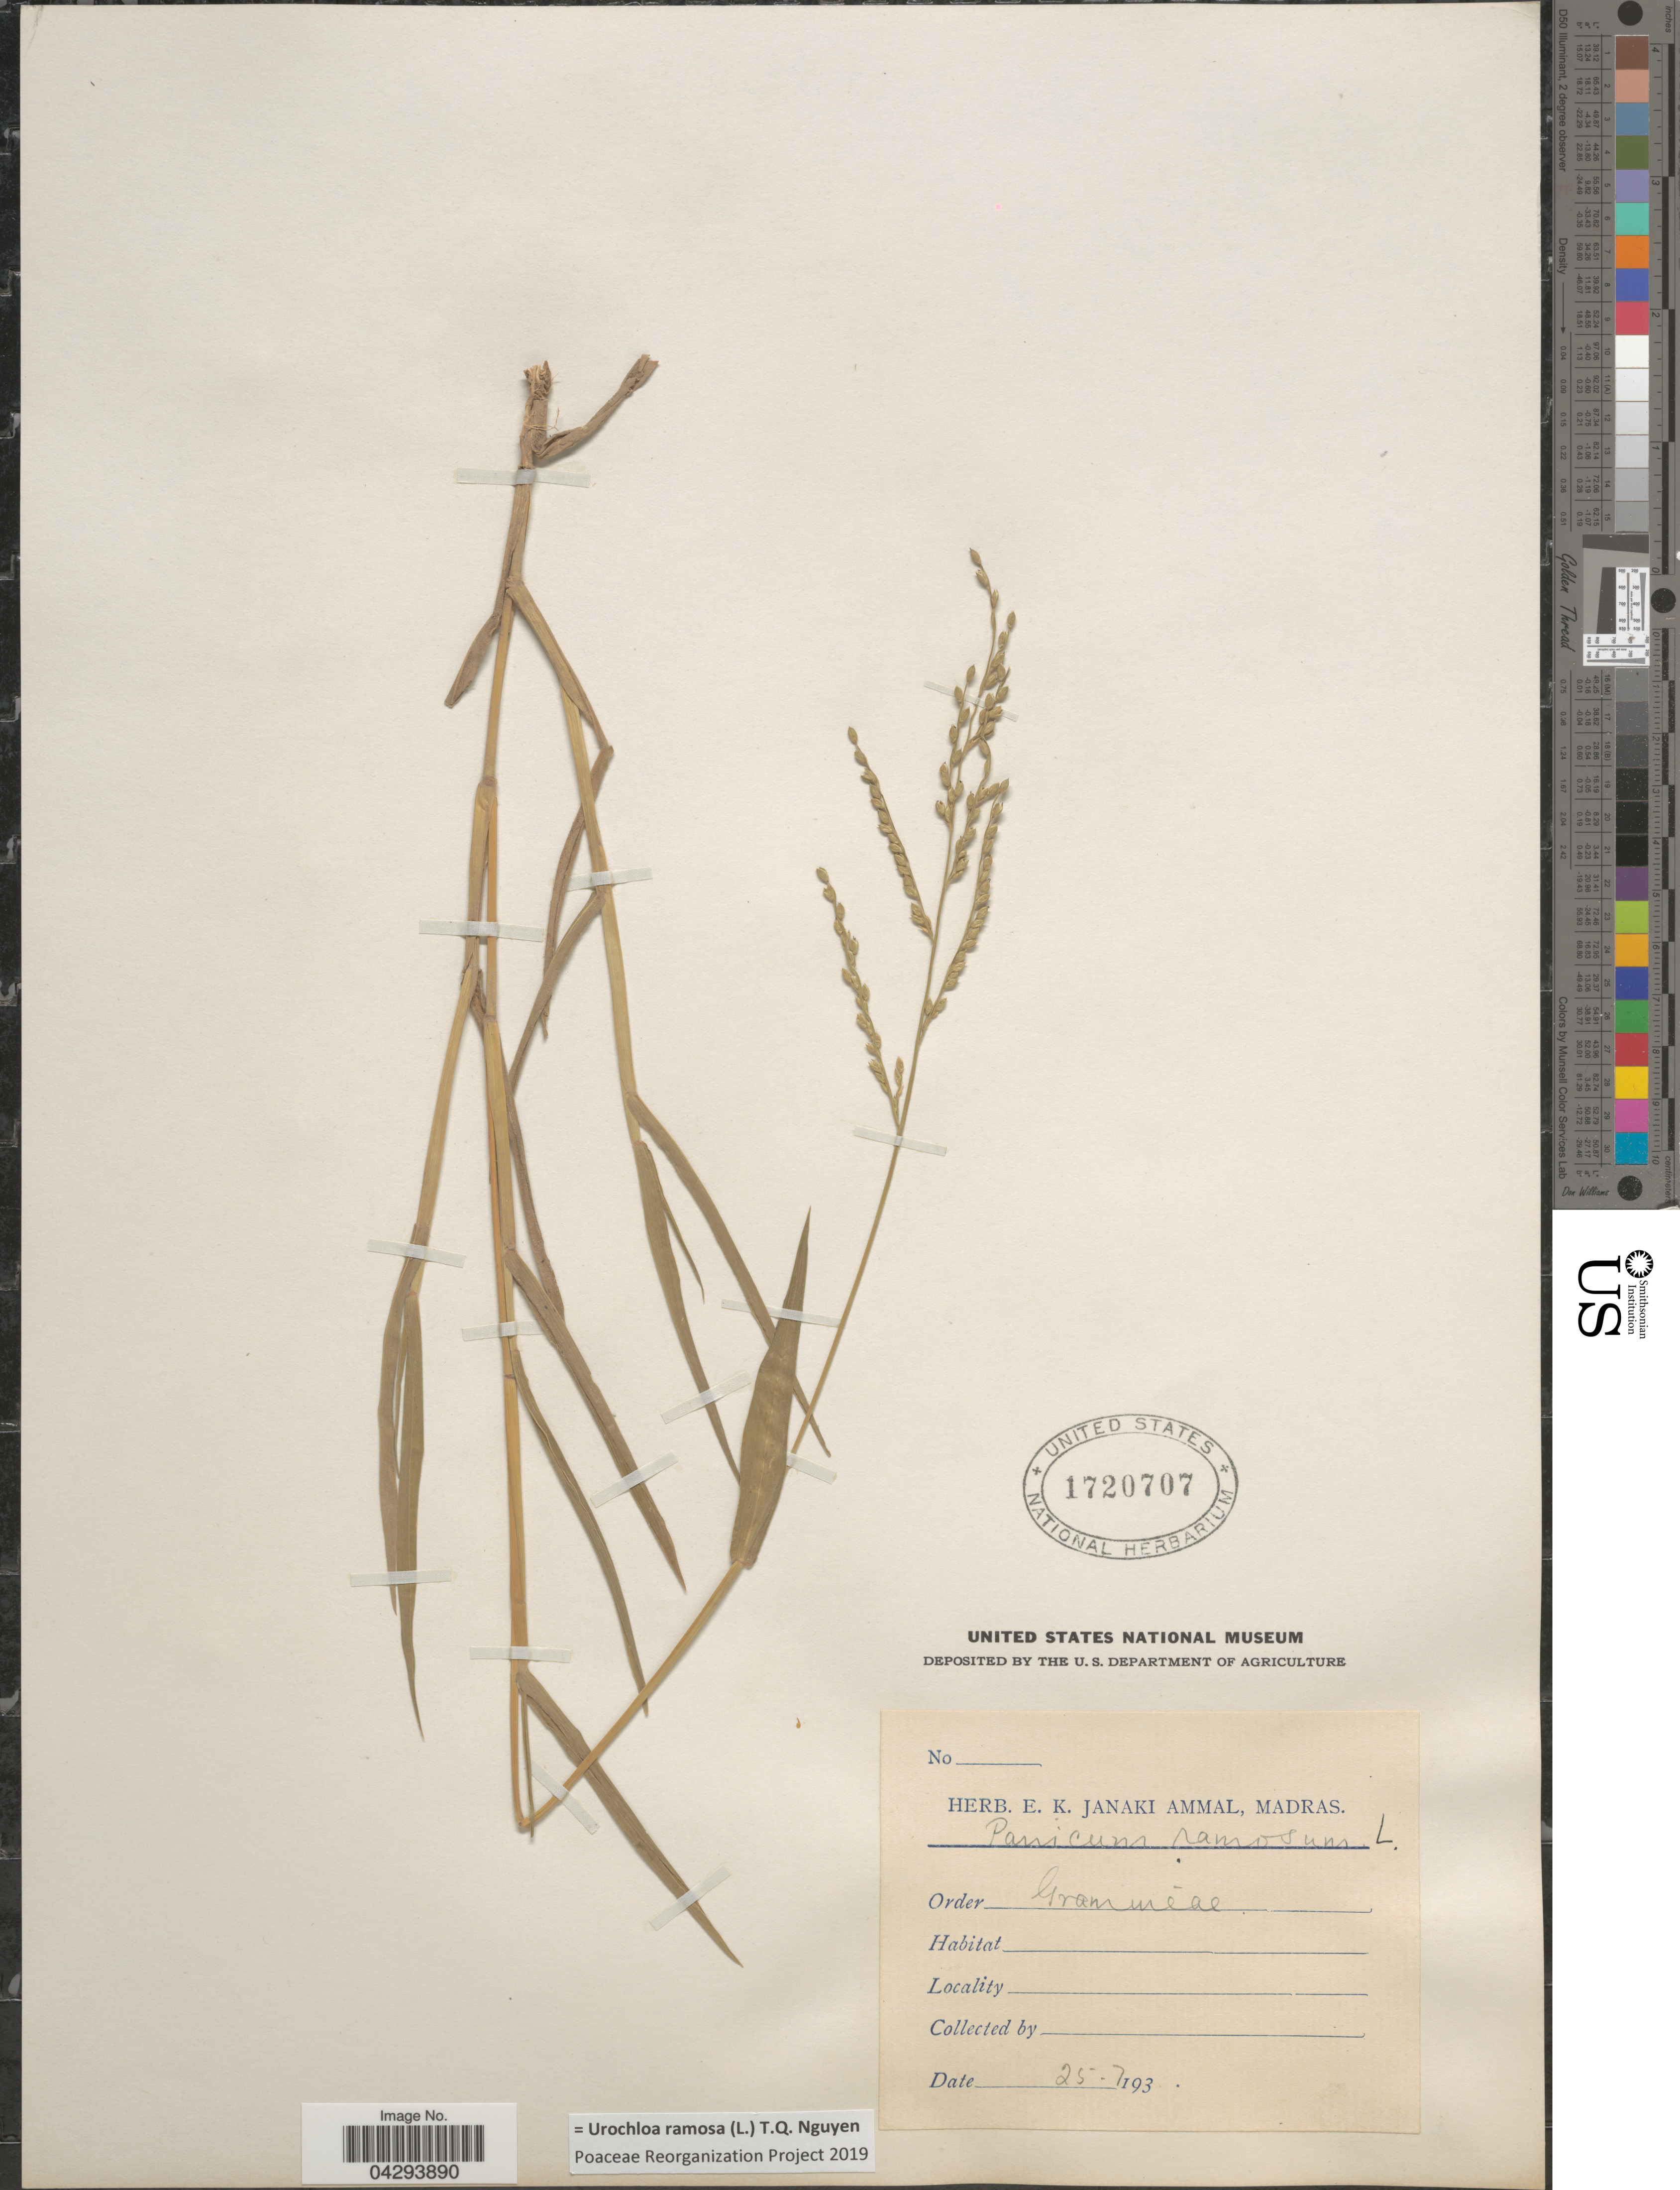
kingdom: Plantae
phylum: Tracheophyta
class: Liliopsida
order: Poales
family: Poaceae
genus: Urochloa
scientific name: Urochloa ramosa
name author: T.Q. Nguyen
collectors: ex herb. E. K. Janaki Ammal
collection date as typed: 25 7 193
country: India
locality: Madras.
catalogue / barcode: US 1720707